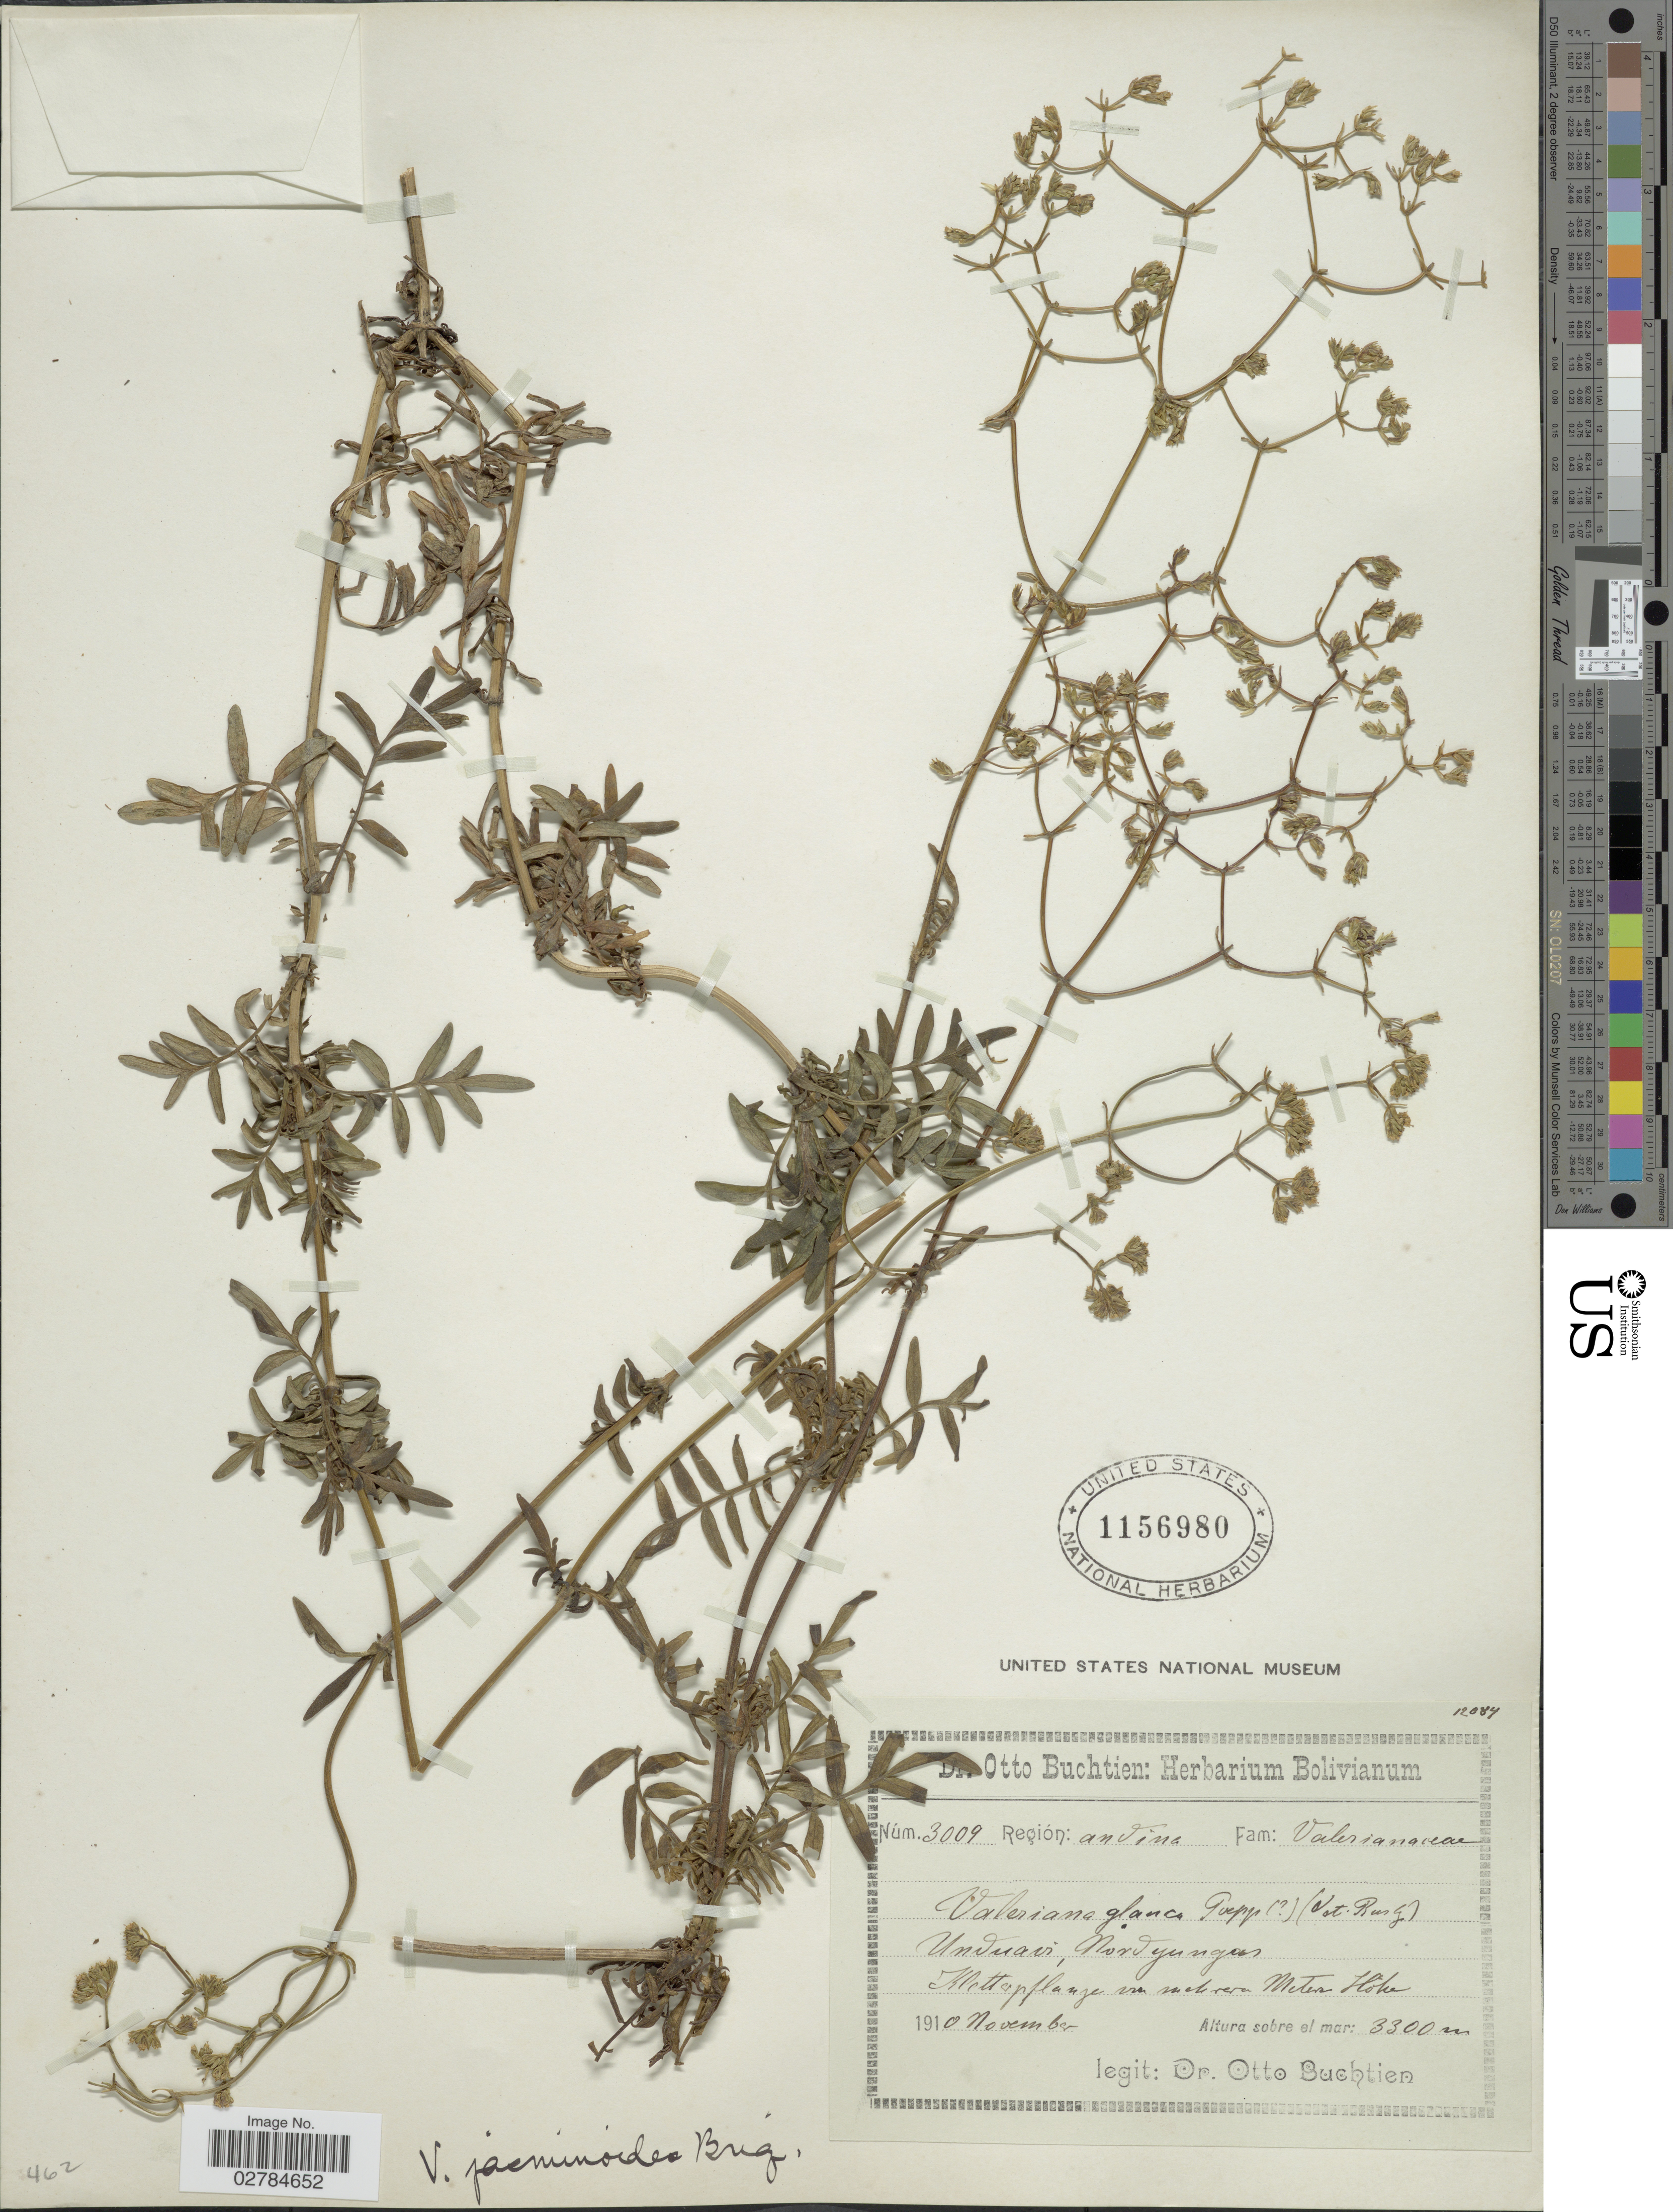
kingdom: Plantae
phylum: Tracheophyta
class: Magnoliopsida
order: Dipsacales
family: Caprifoliaceae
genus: Valeriana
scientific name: Valeriana jasminoides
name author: Briq.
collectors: O. Buchtien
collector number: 3009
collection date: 1910-11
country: Bolivia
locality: Región: Andina. Unduavi, Nordyungas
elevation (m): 3300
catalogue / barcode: US 1156980